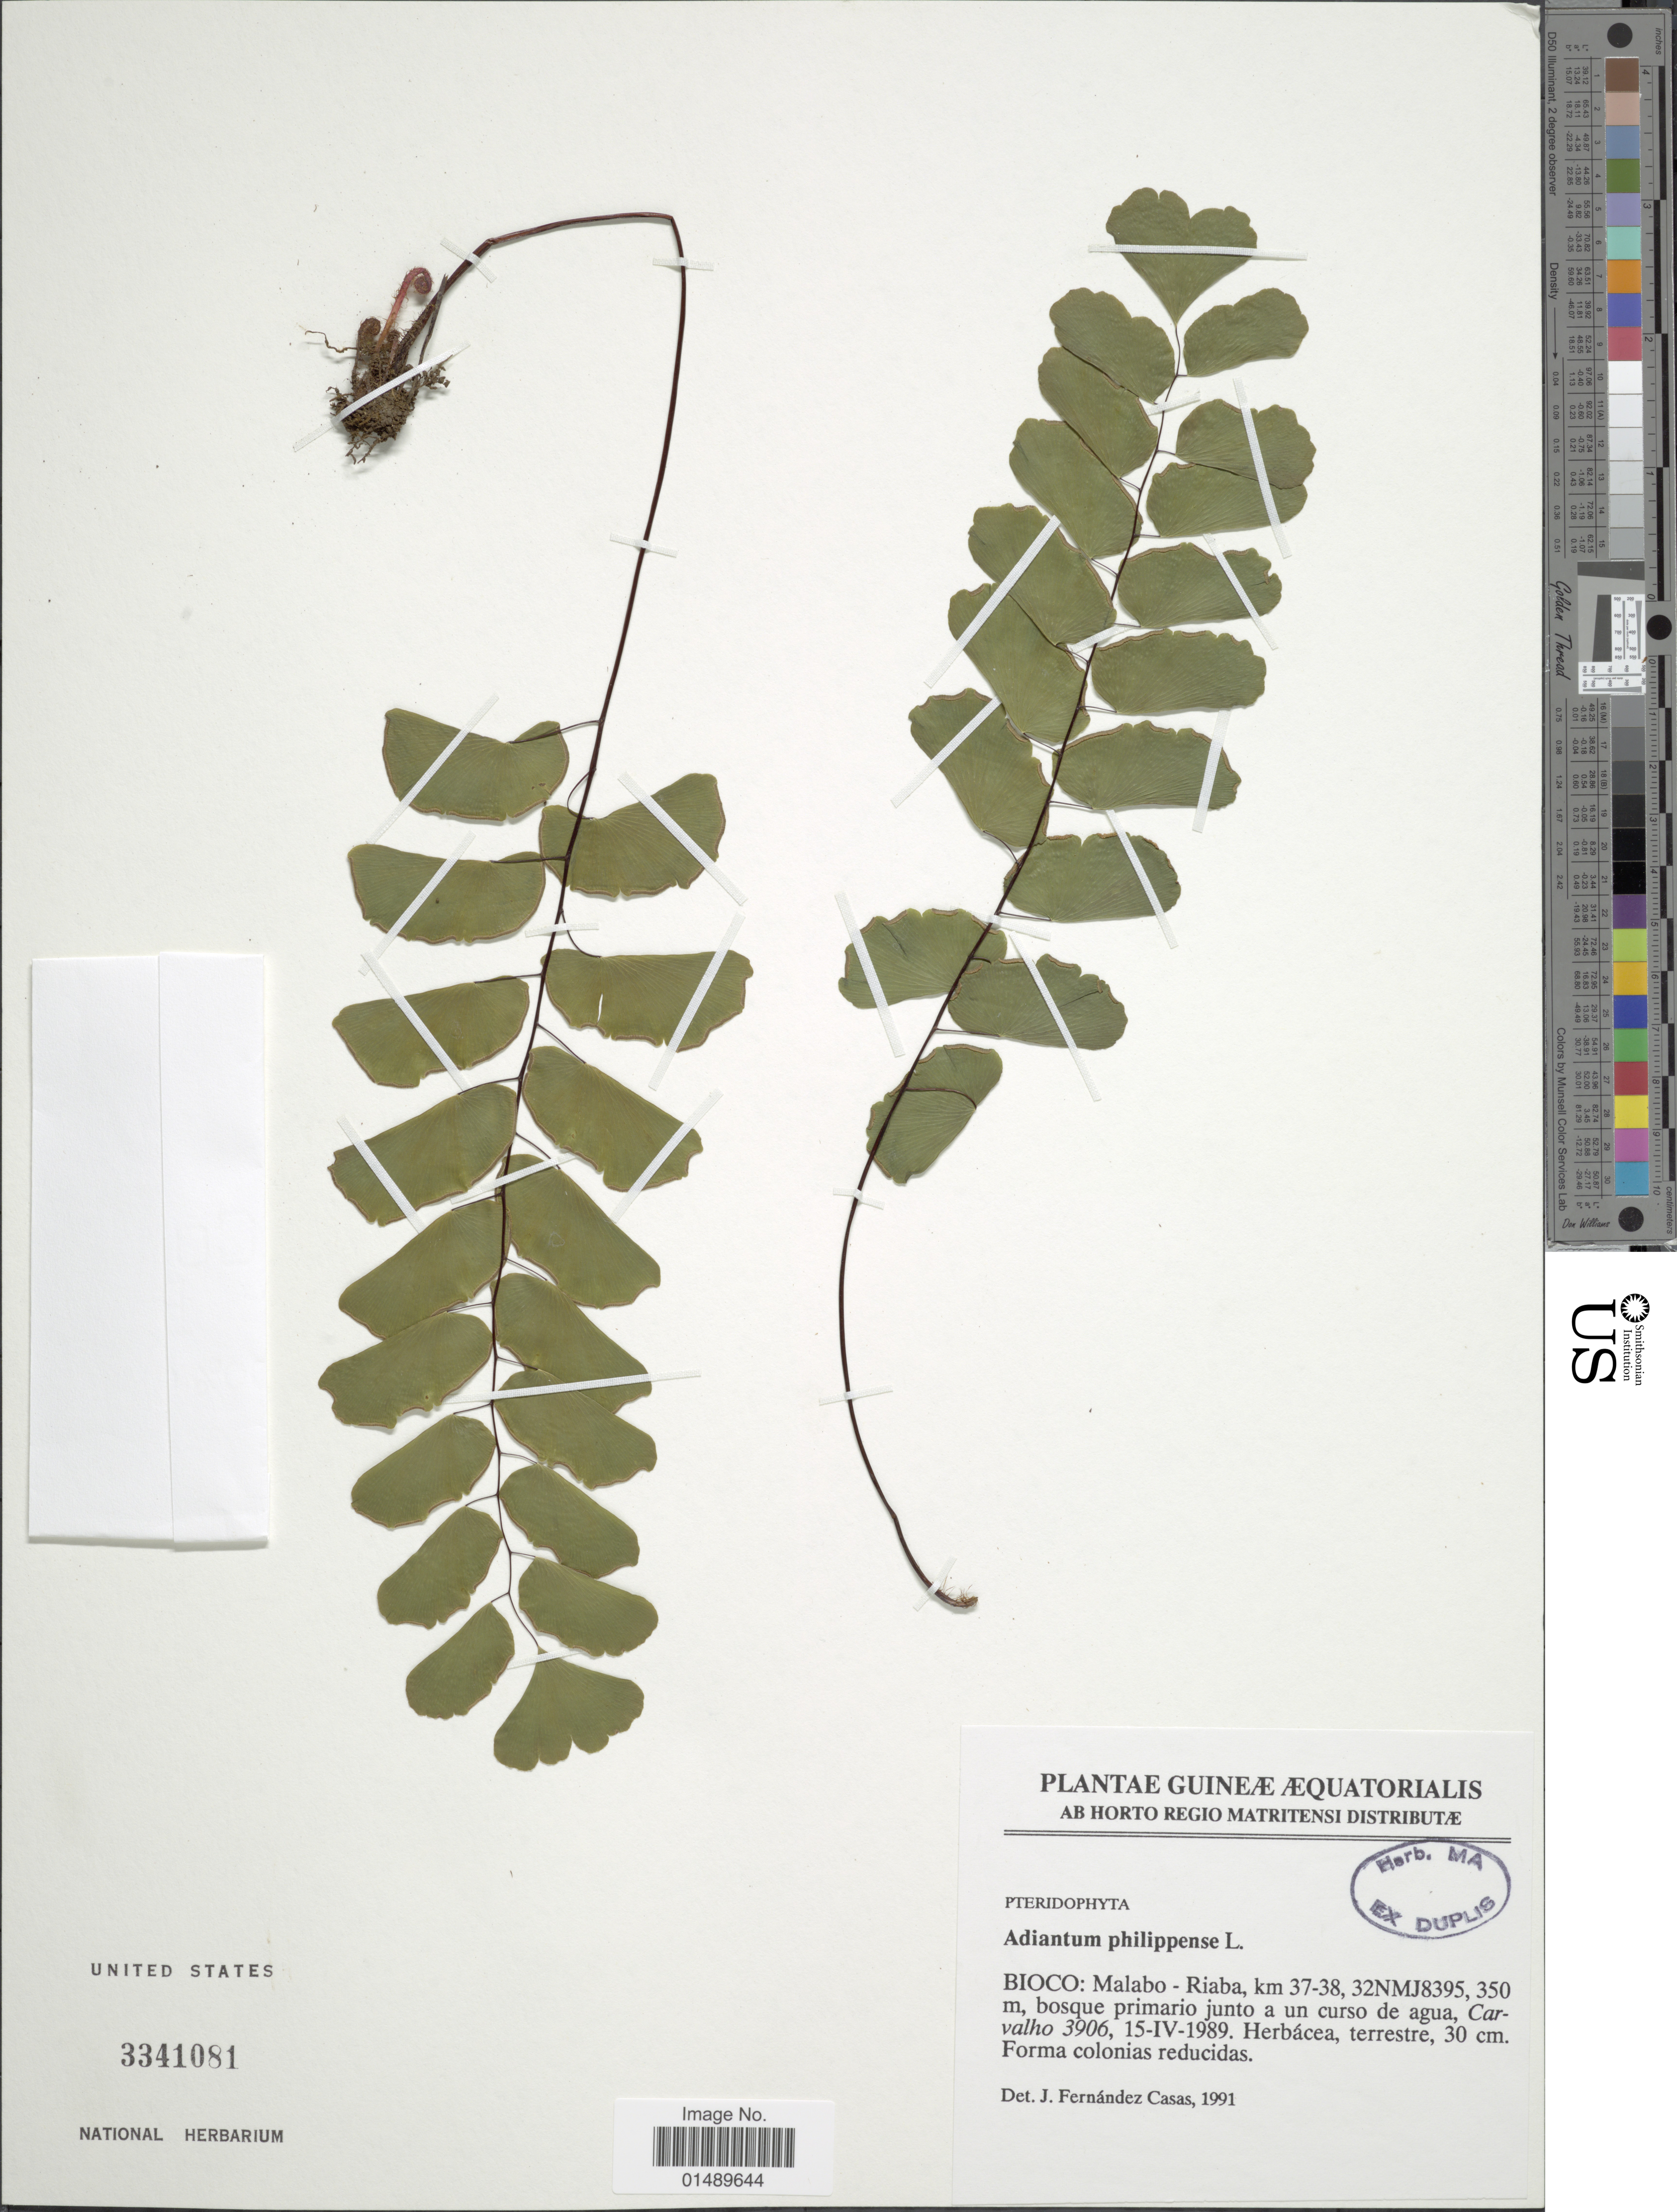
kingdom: Plantae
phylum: Tracheophyta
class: Polypodiopsida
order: Polypodiales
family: Pteridaceae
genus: Adiantum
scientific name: Adiantum philippense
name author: L.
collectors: Carvalho, --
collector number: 3906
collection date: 1989-09-15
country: Equatorial Guinea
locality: Bioco: Malabo - Riba, km 37-38, 32NMJ8395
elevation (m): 350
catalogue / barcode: US 3341081